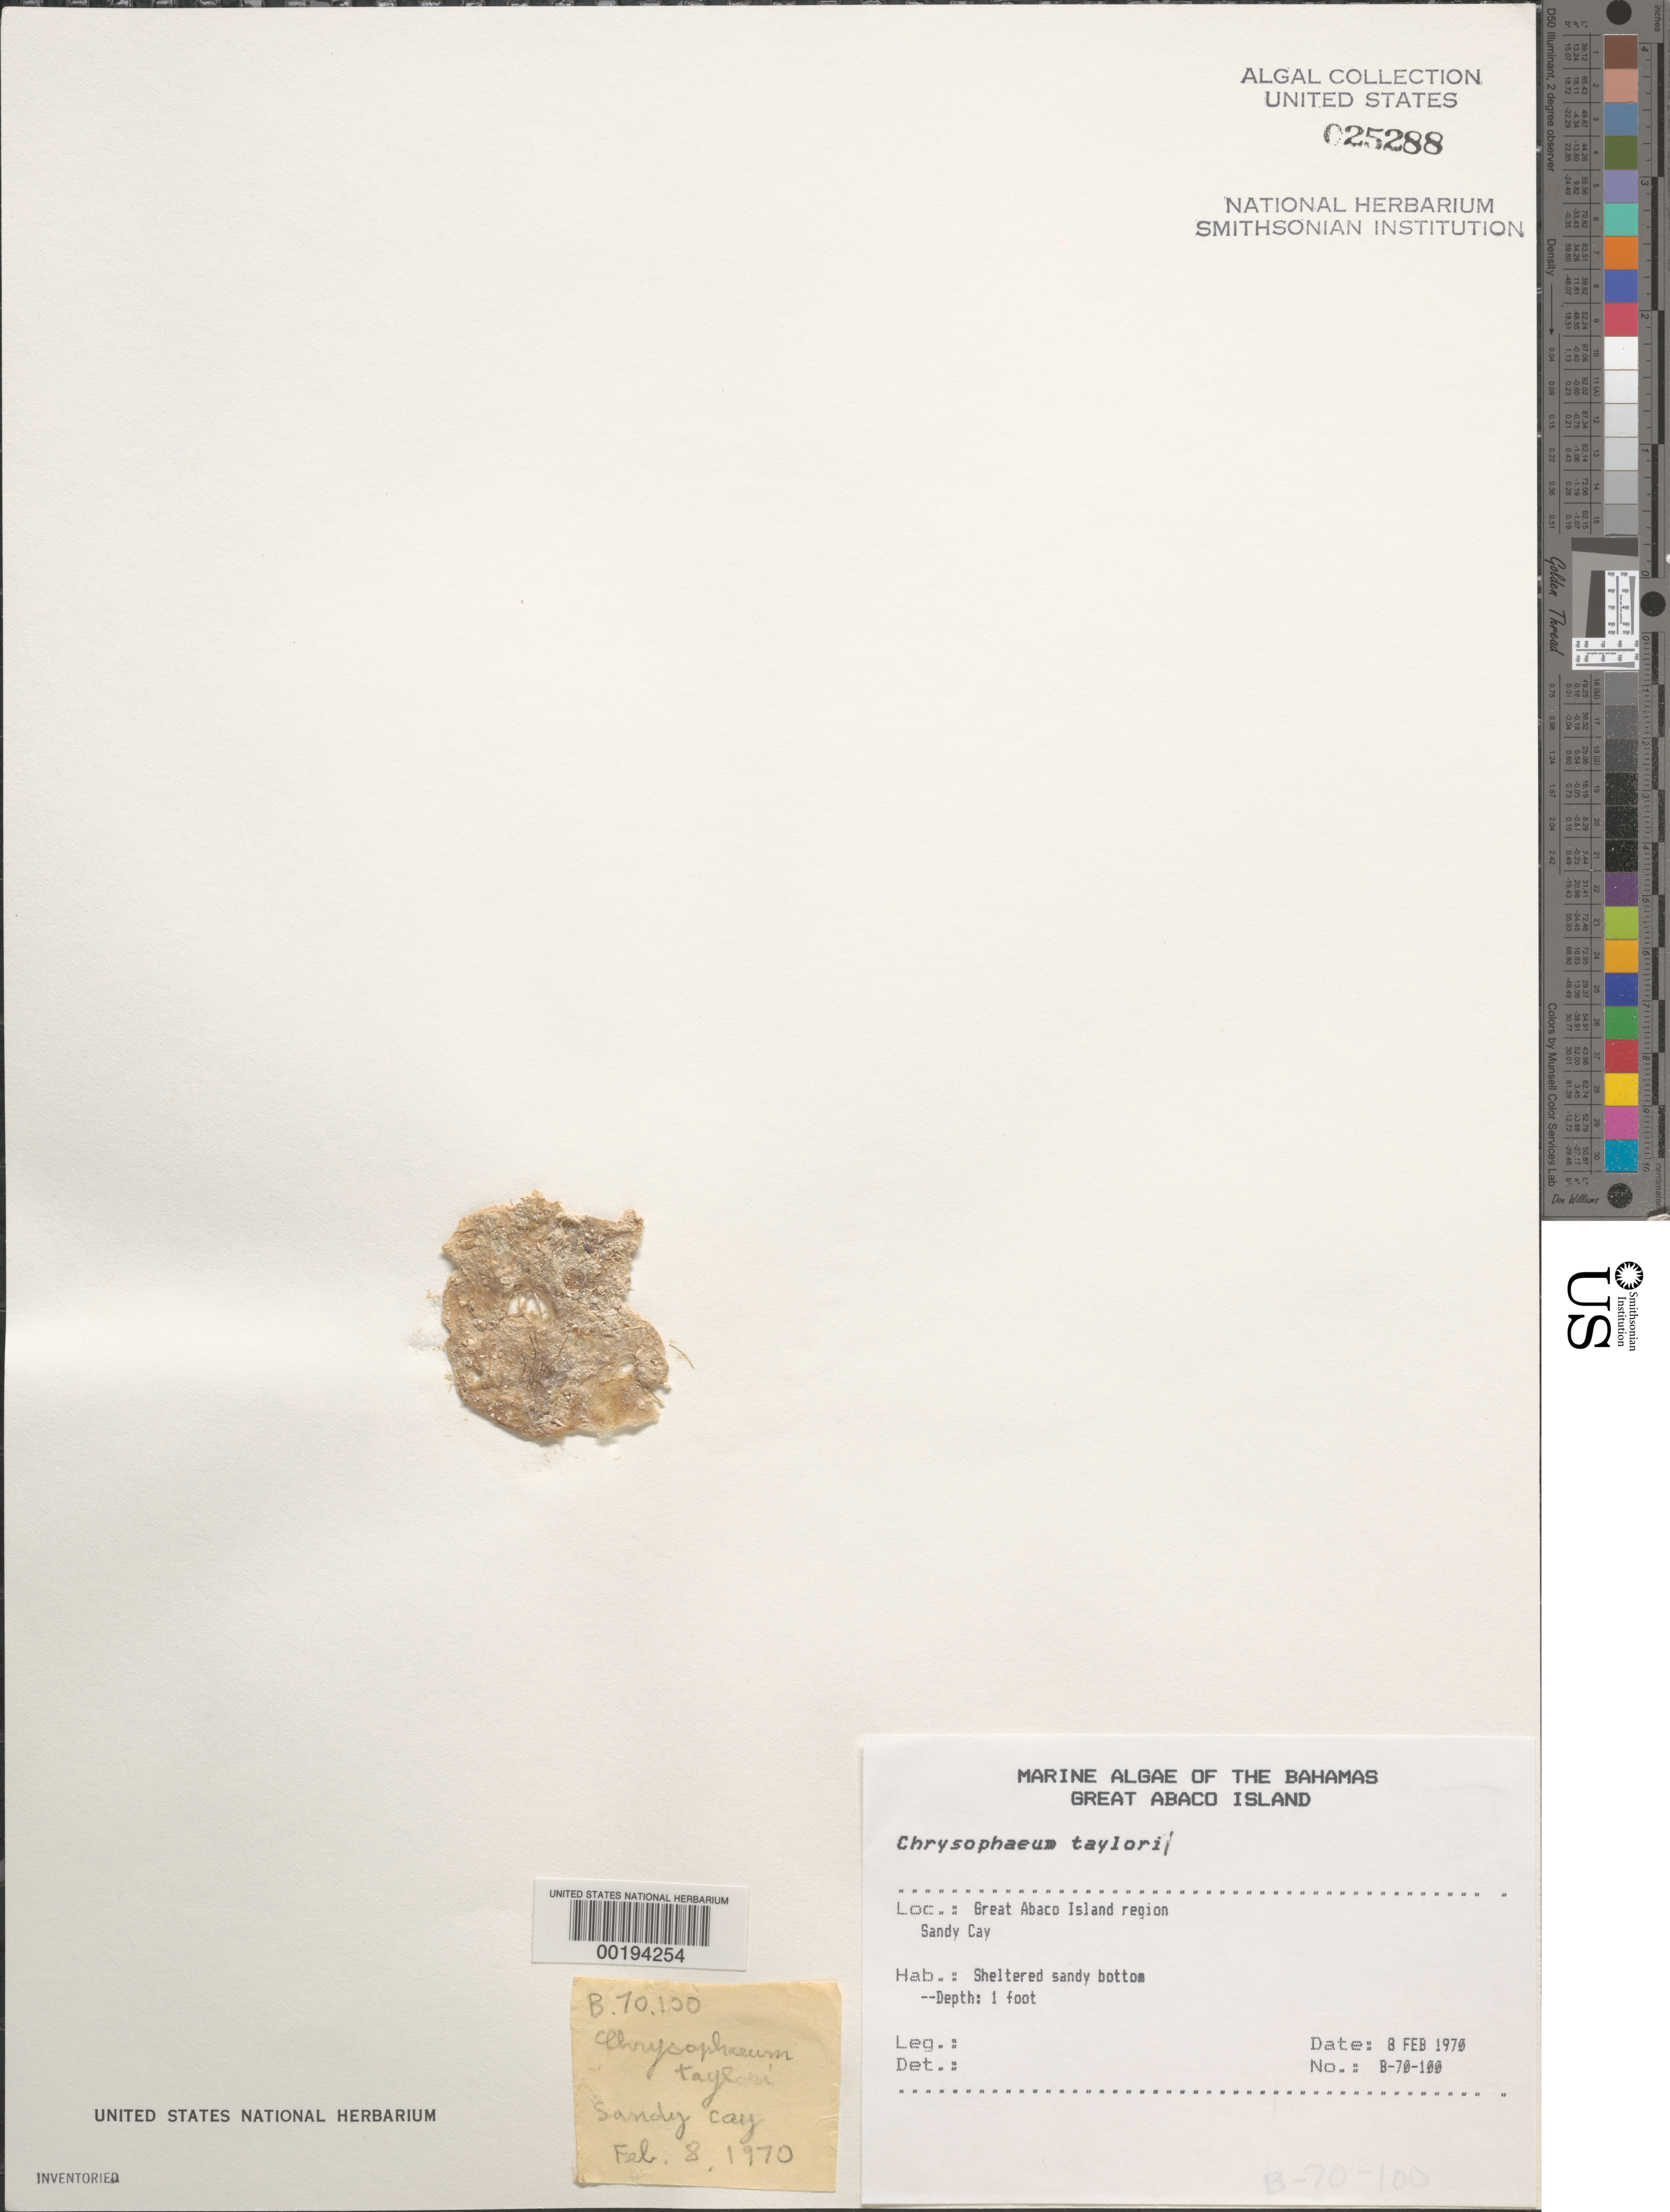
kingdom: Chromista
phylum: Ochrophyta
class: Dictyochophyceae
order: Sarcinochrysidales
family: Sarcinochrysidaceae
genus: Chrysophaeum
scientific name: Chrysophaeum taylorii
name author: I.F. Lewis & H.F. Bryan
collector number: B-70-100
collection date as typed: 08 Feb 1970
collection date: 1970-02-08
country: Bahamas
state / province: Abaco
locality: Sandy cay, great abaco island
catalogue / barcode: US 25288